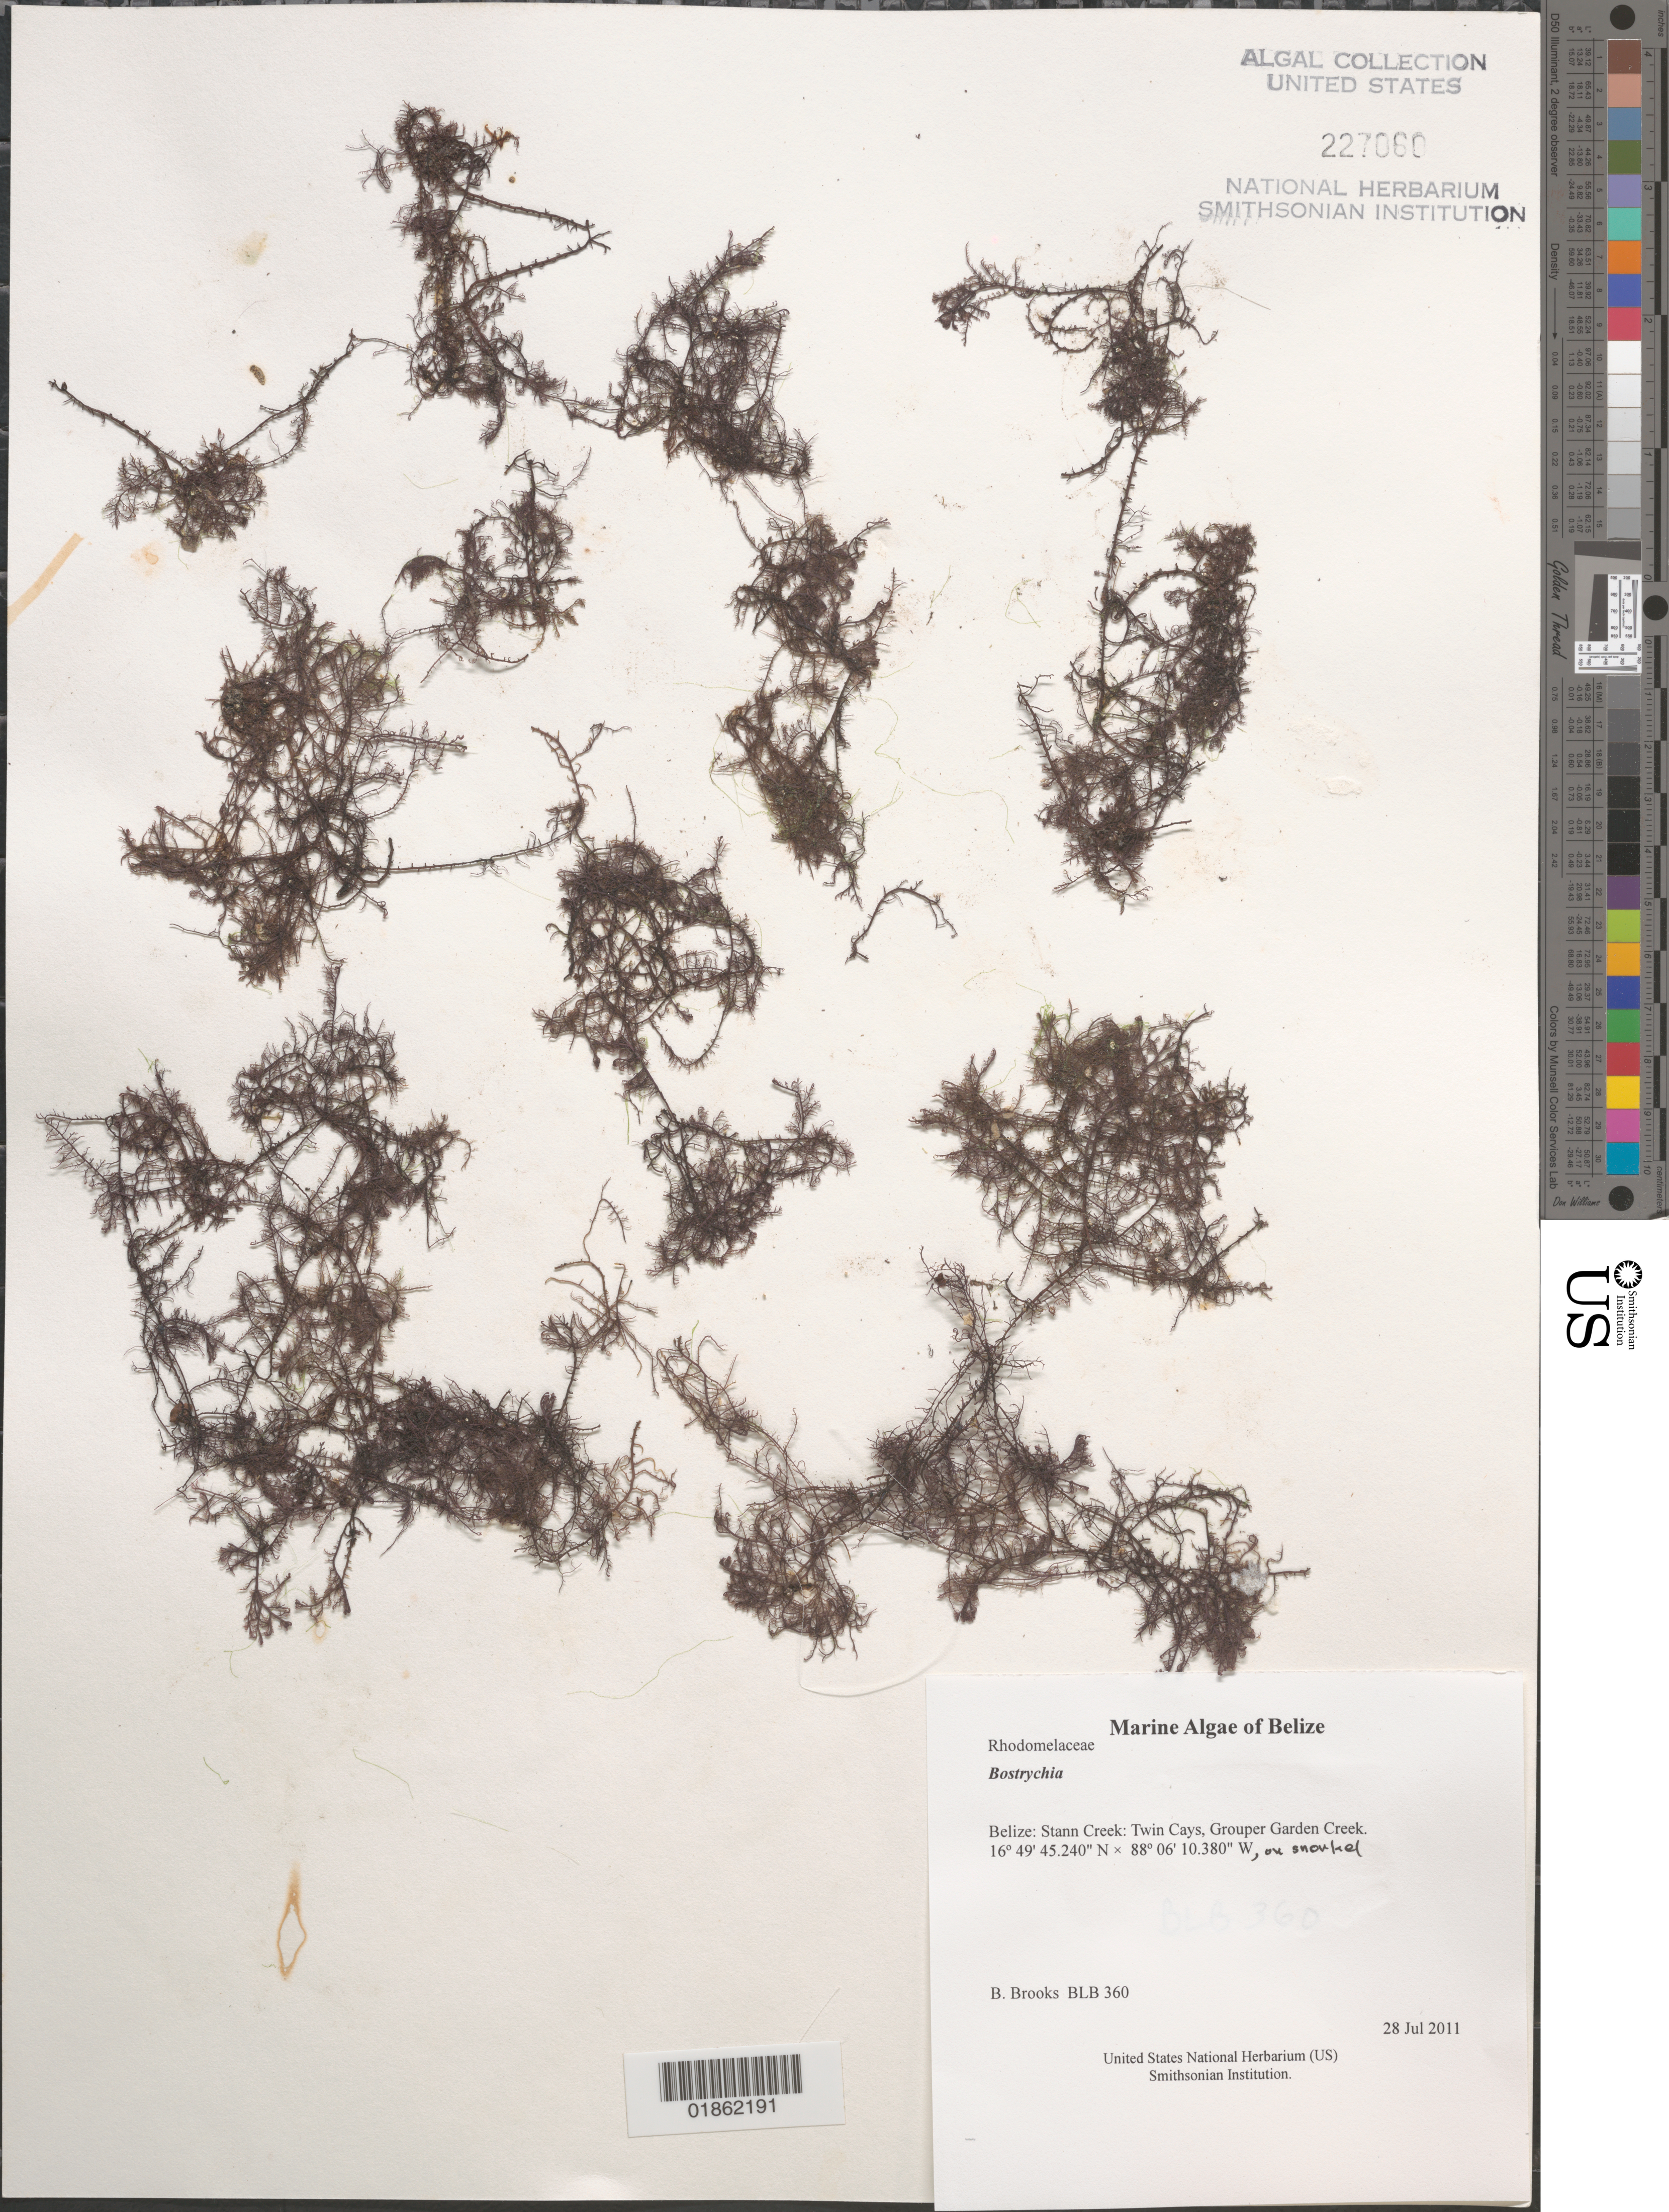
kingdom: Plantae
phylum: Rhodophyta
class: Florideophyceae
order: Ceramiales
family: Rhodomelaceae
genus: Bostrychia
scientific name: Bostrychia sp.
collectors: B. Brooks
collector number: BLB 360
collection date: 2011-07-28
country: Belize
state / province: Stann Creek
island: Twin Cays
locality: Twin Cays, Grouper Garden Creek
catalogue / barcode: US 227060